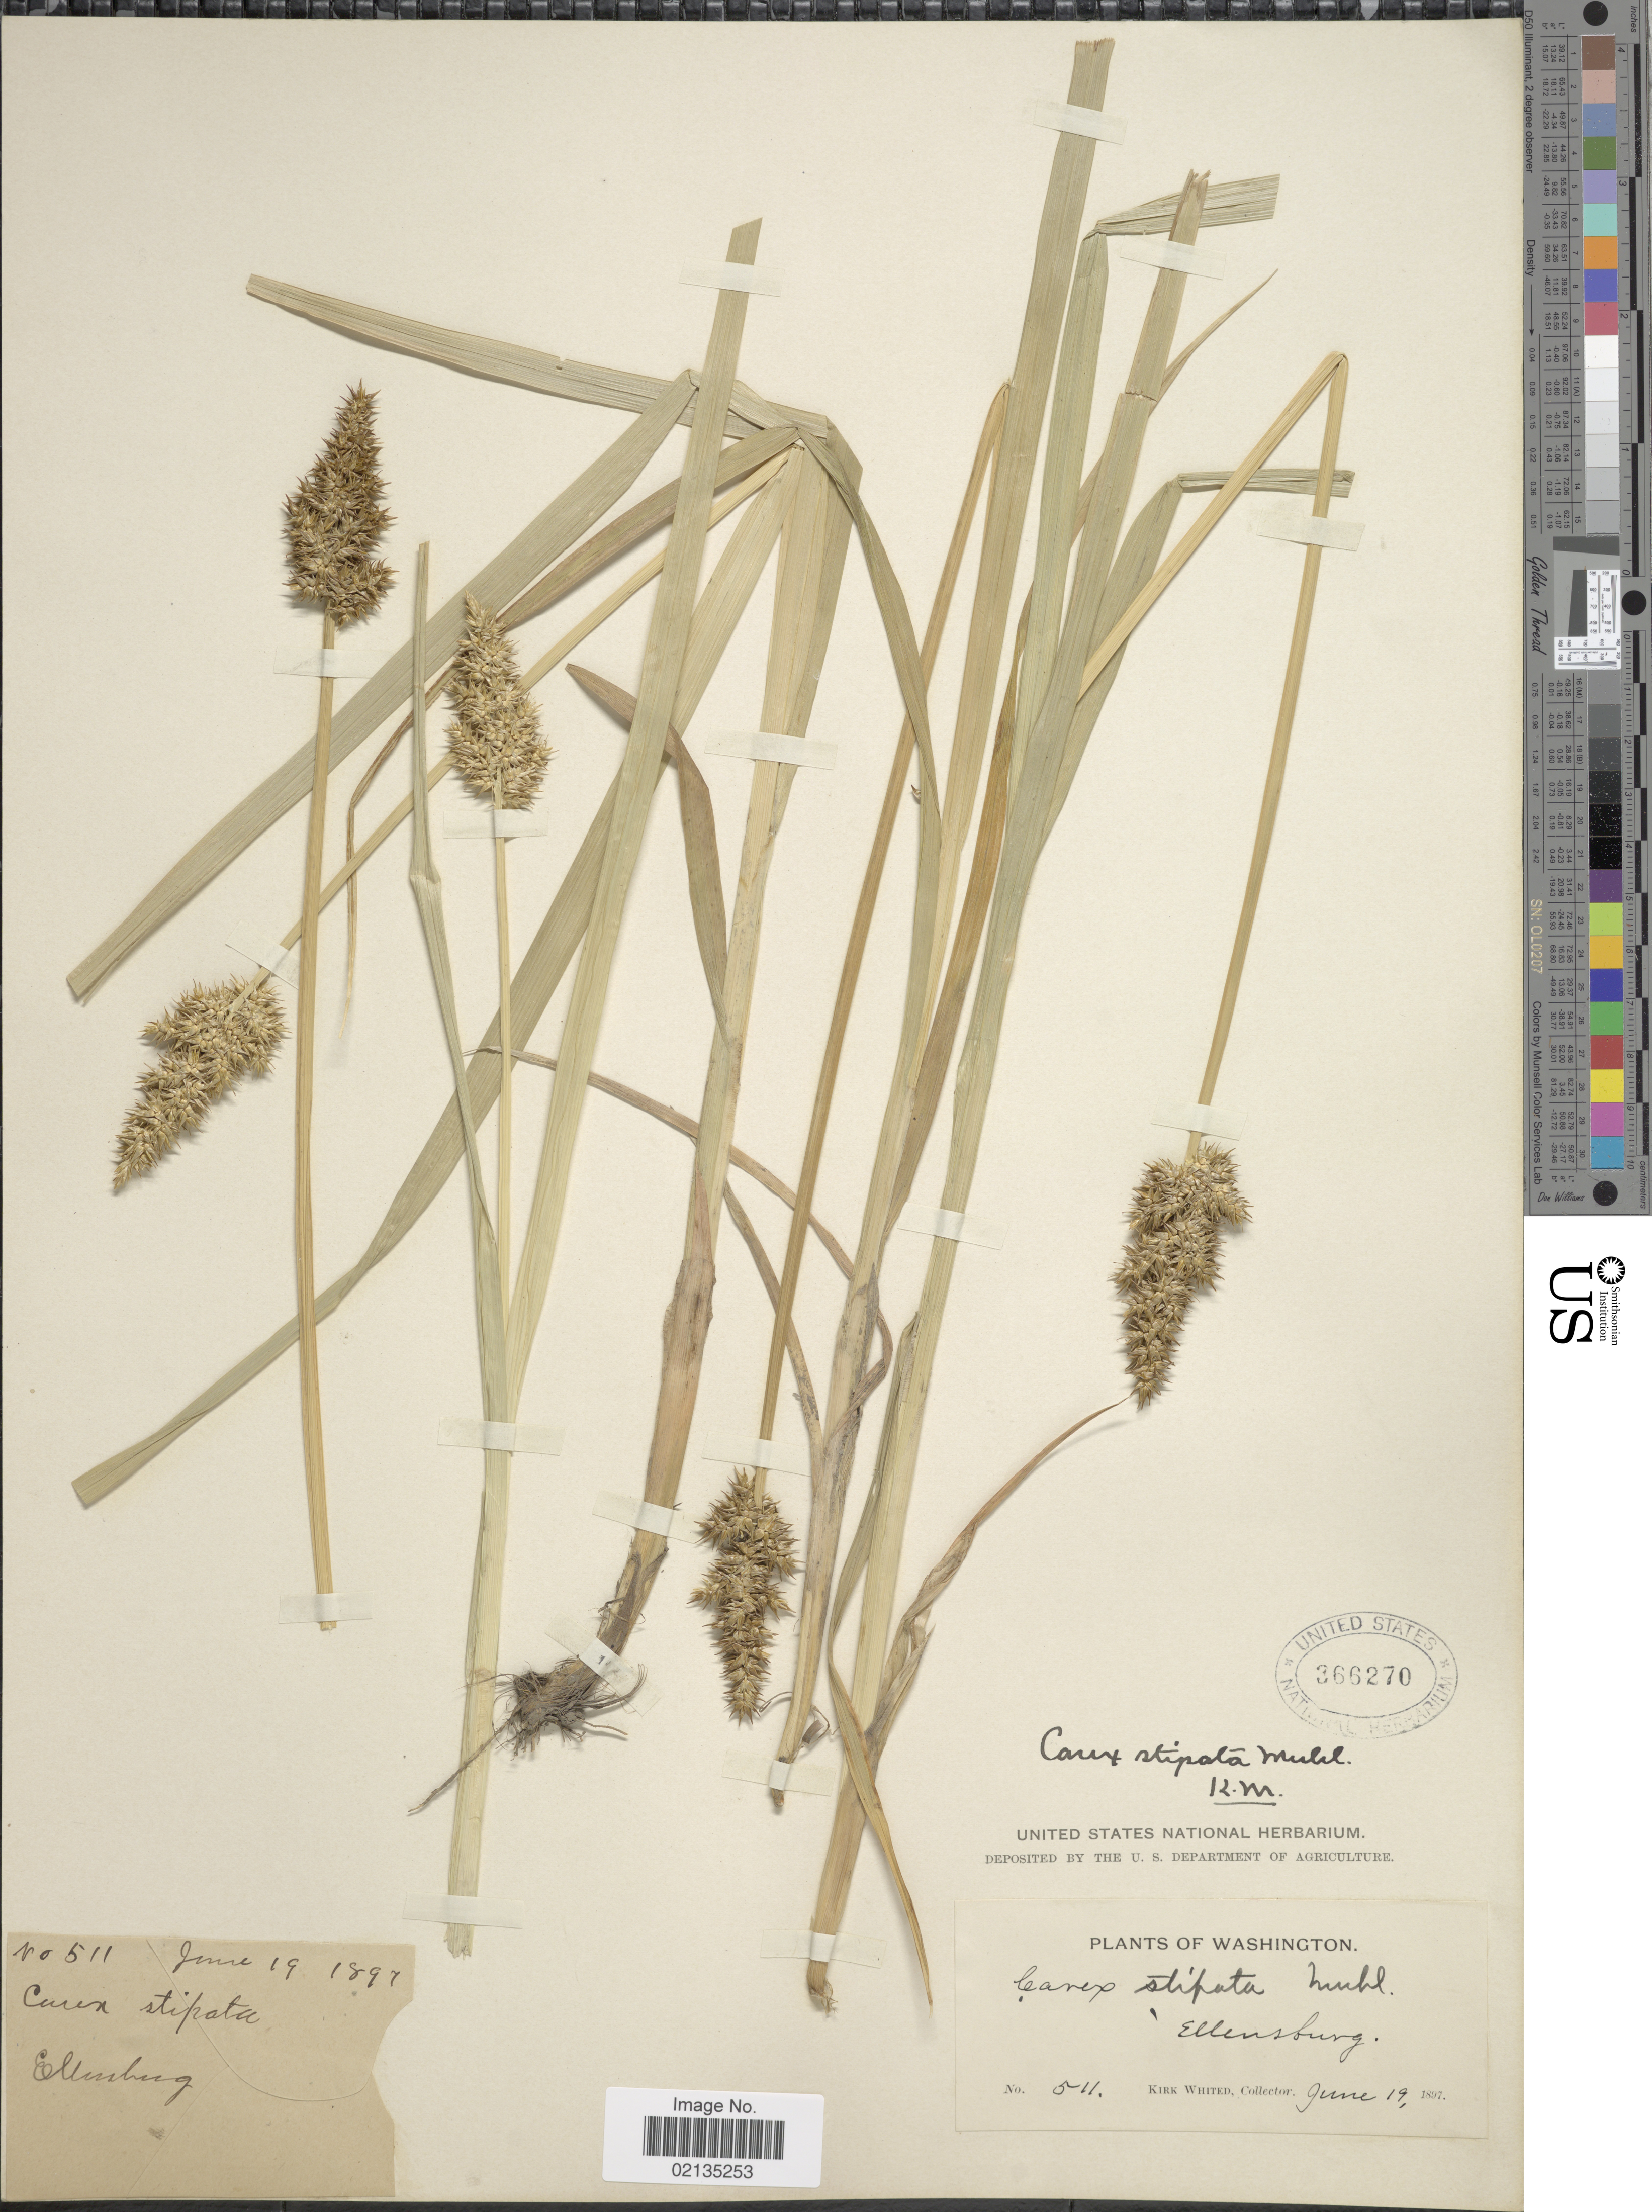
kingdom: Plantae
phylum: Tracheophyta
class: Liliopsida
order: Poales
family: Cyperaceae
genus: Carex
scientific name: Carex stipata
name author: Muhl. ex Willd.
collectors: K. Whited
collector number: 511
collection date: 1897-06-19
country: United States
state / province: Washington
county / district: Kittitas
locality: Ellensburg.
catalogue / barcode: US 366270